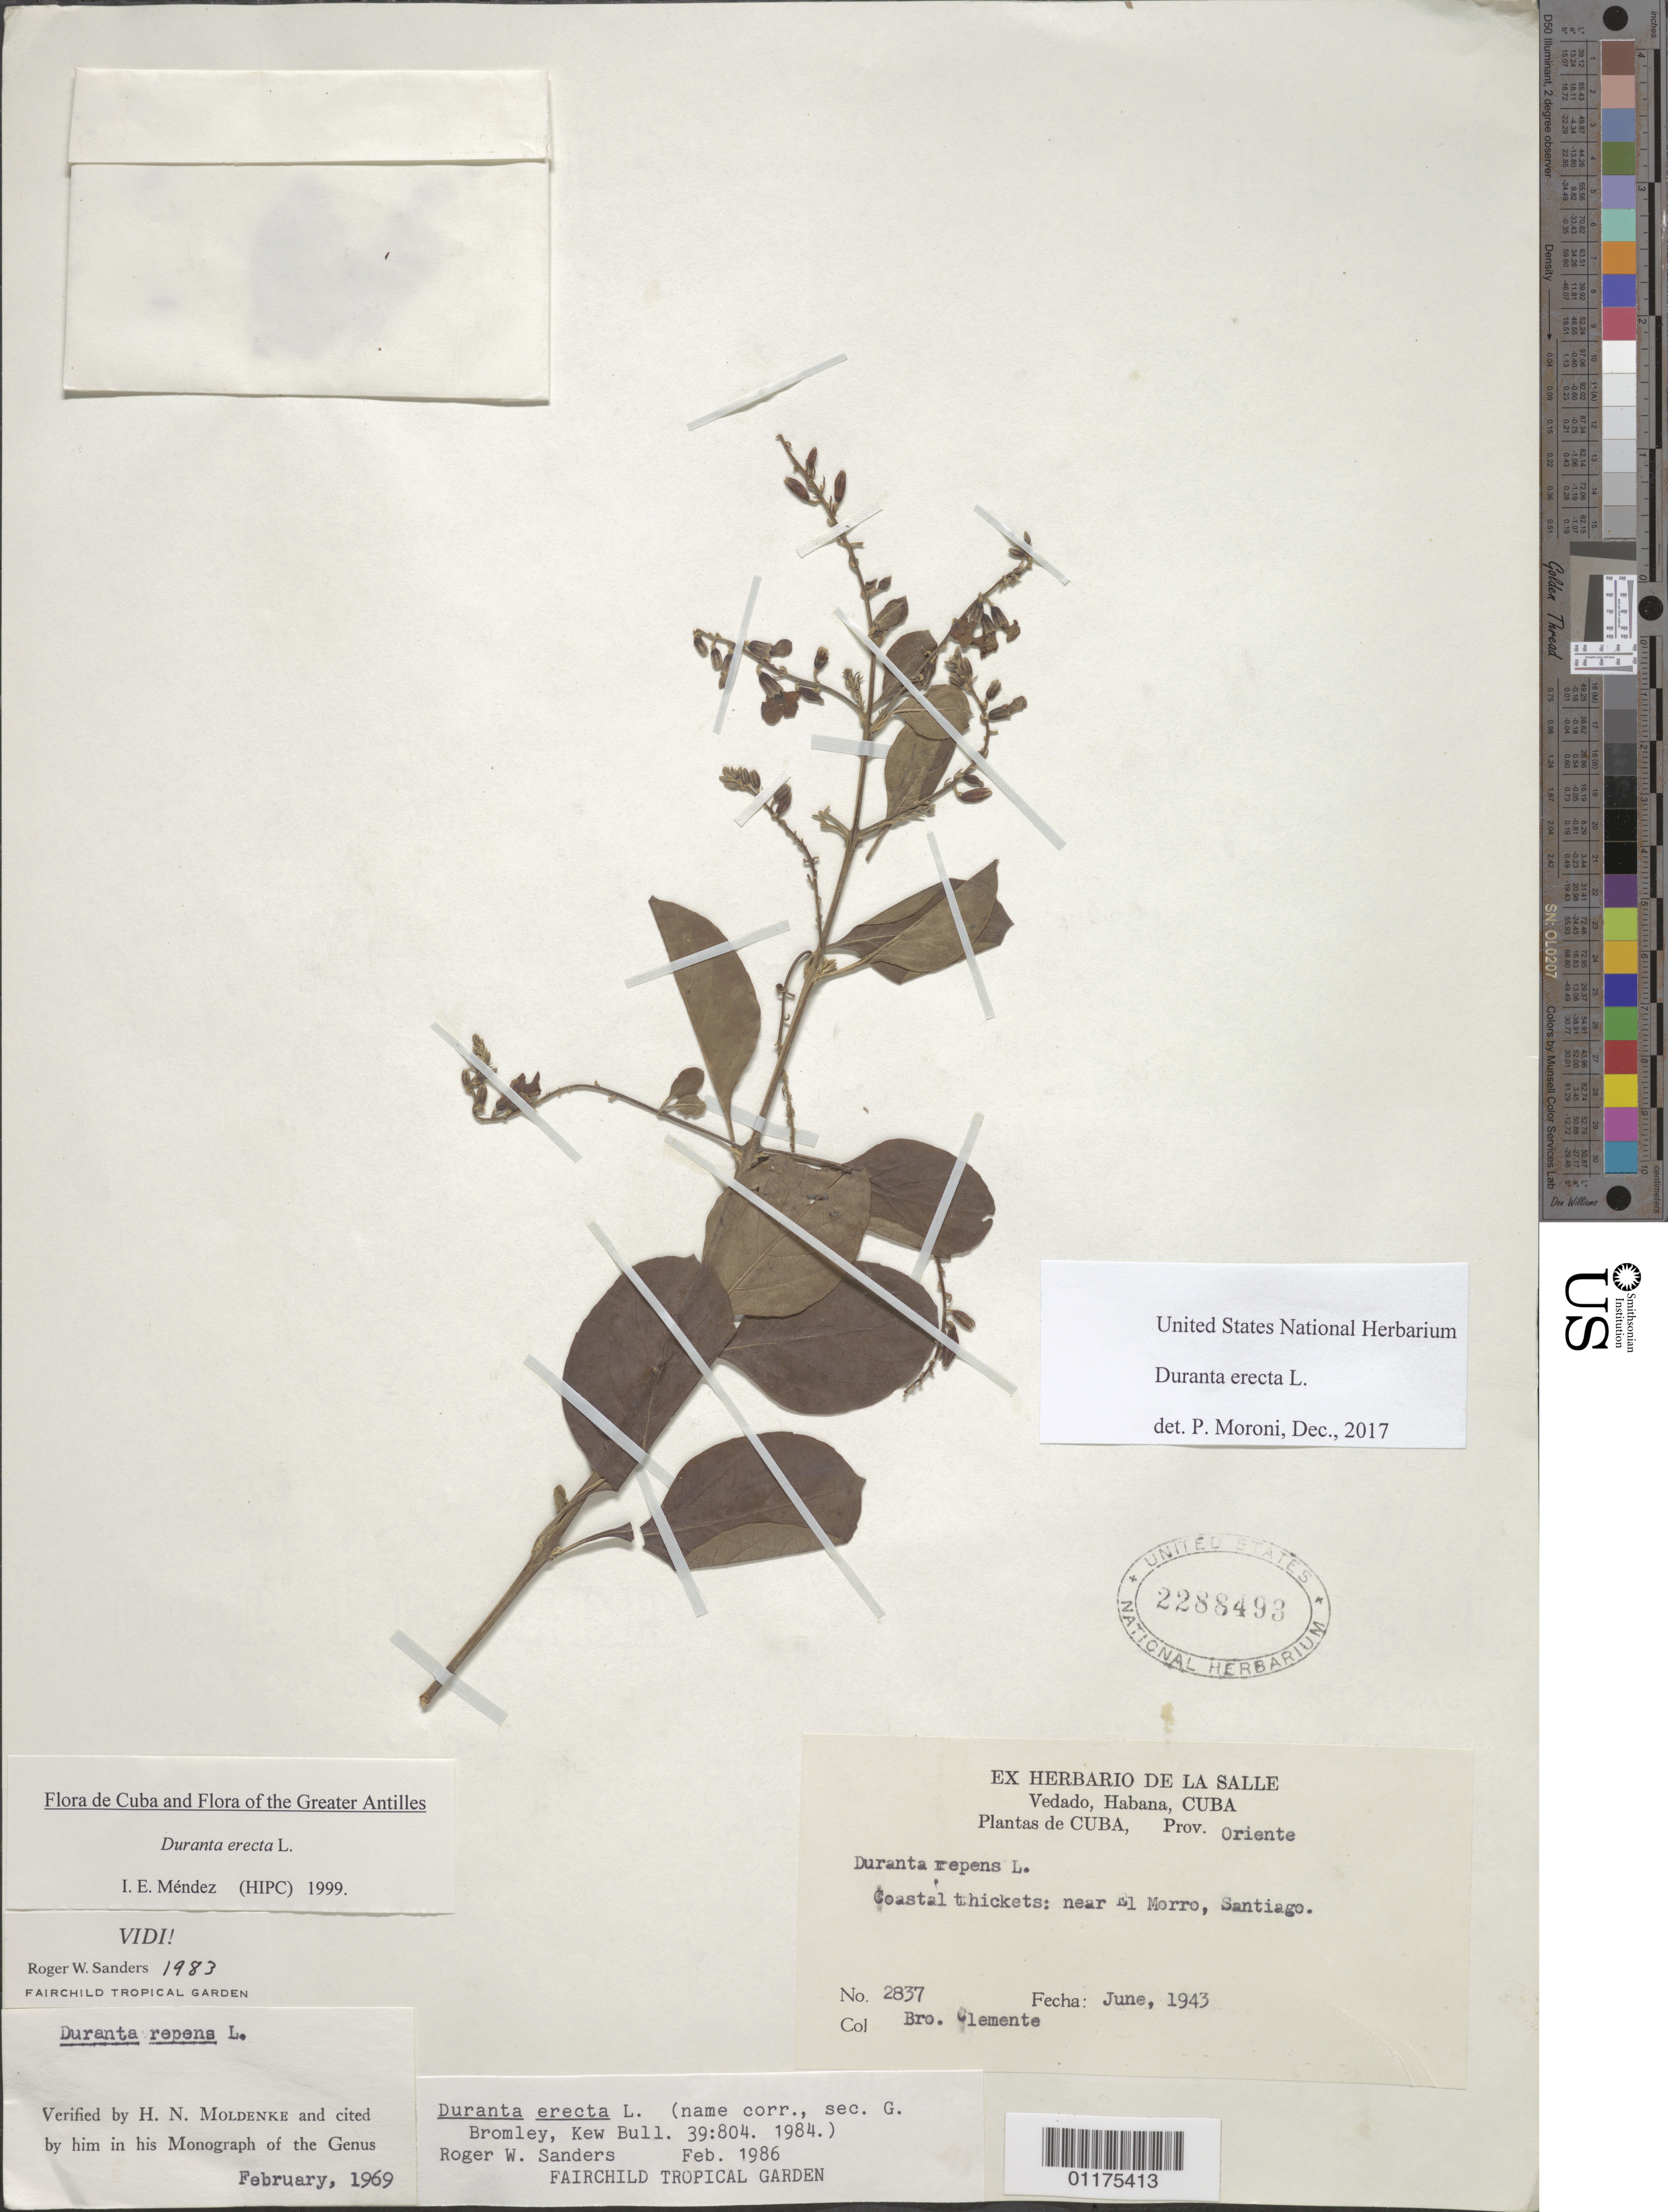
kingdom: Plantae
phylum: Tracheophyta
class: Magnoliopsida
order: Lamiales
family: Verbenaceae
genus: Duranta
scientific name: Duranta erecta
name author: L.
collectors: Bro. Clemente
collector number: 2837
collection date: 1943-06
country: Cuba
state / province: Oriente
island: Cuba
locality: Near El Morro, Santiago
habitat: Coastal thickets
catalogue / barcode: US 2288493